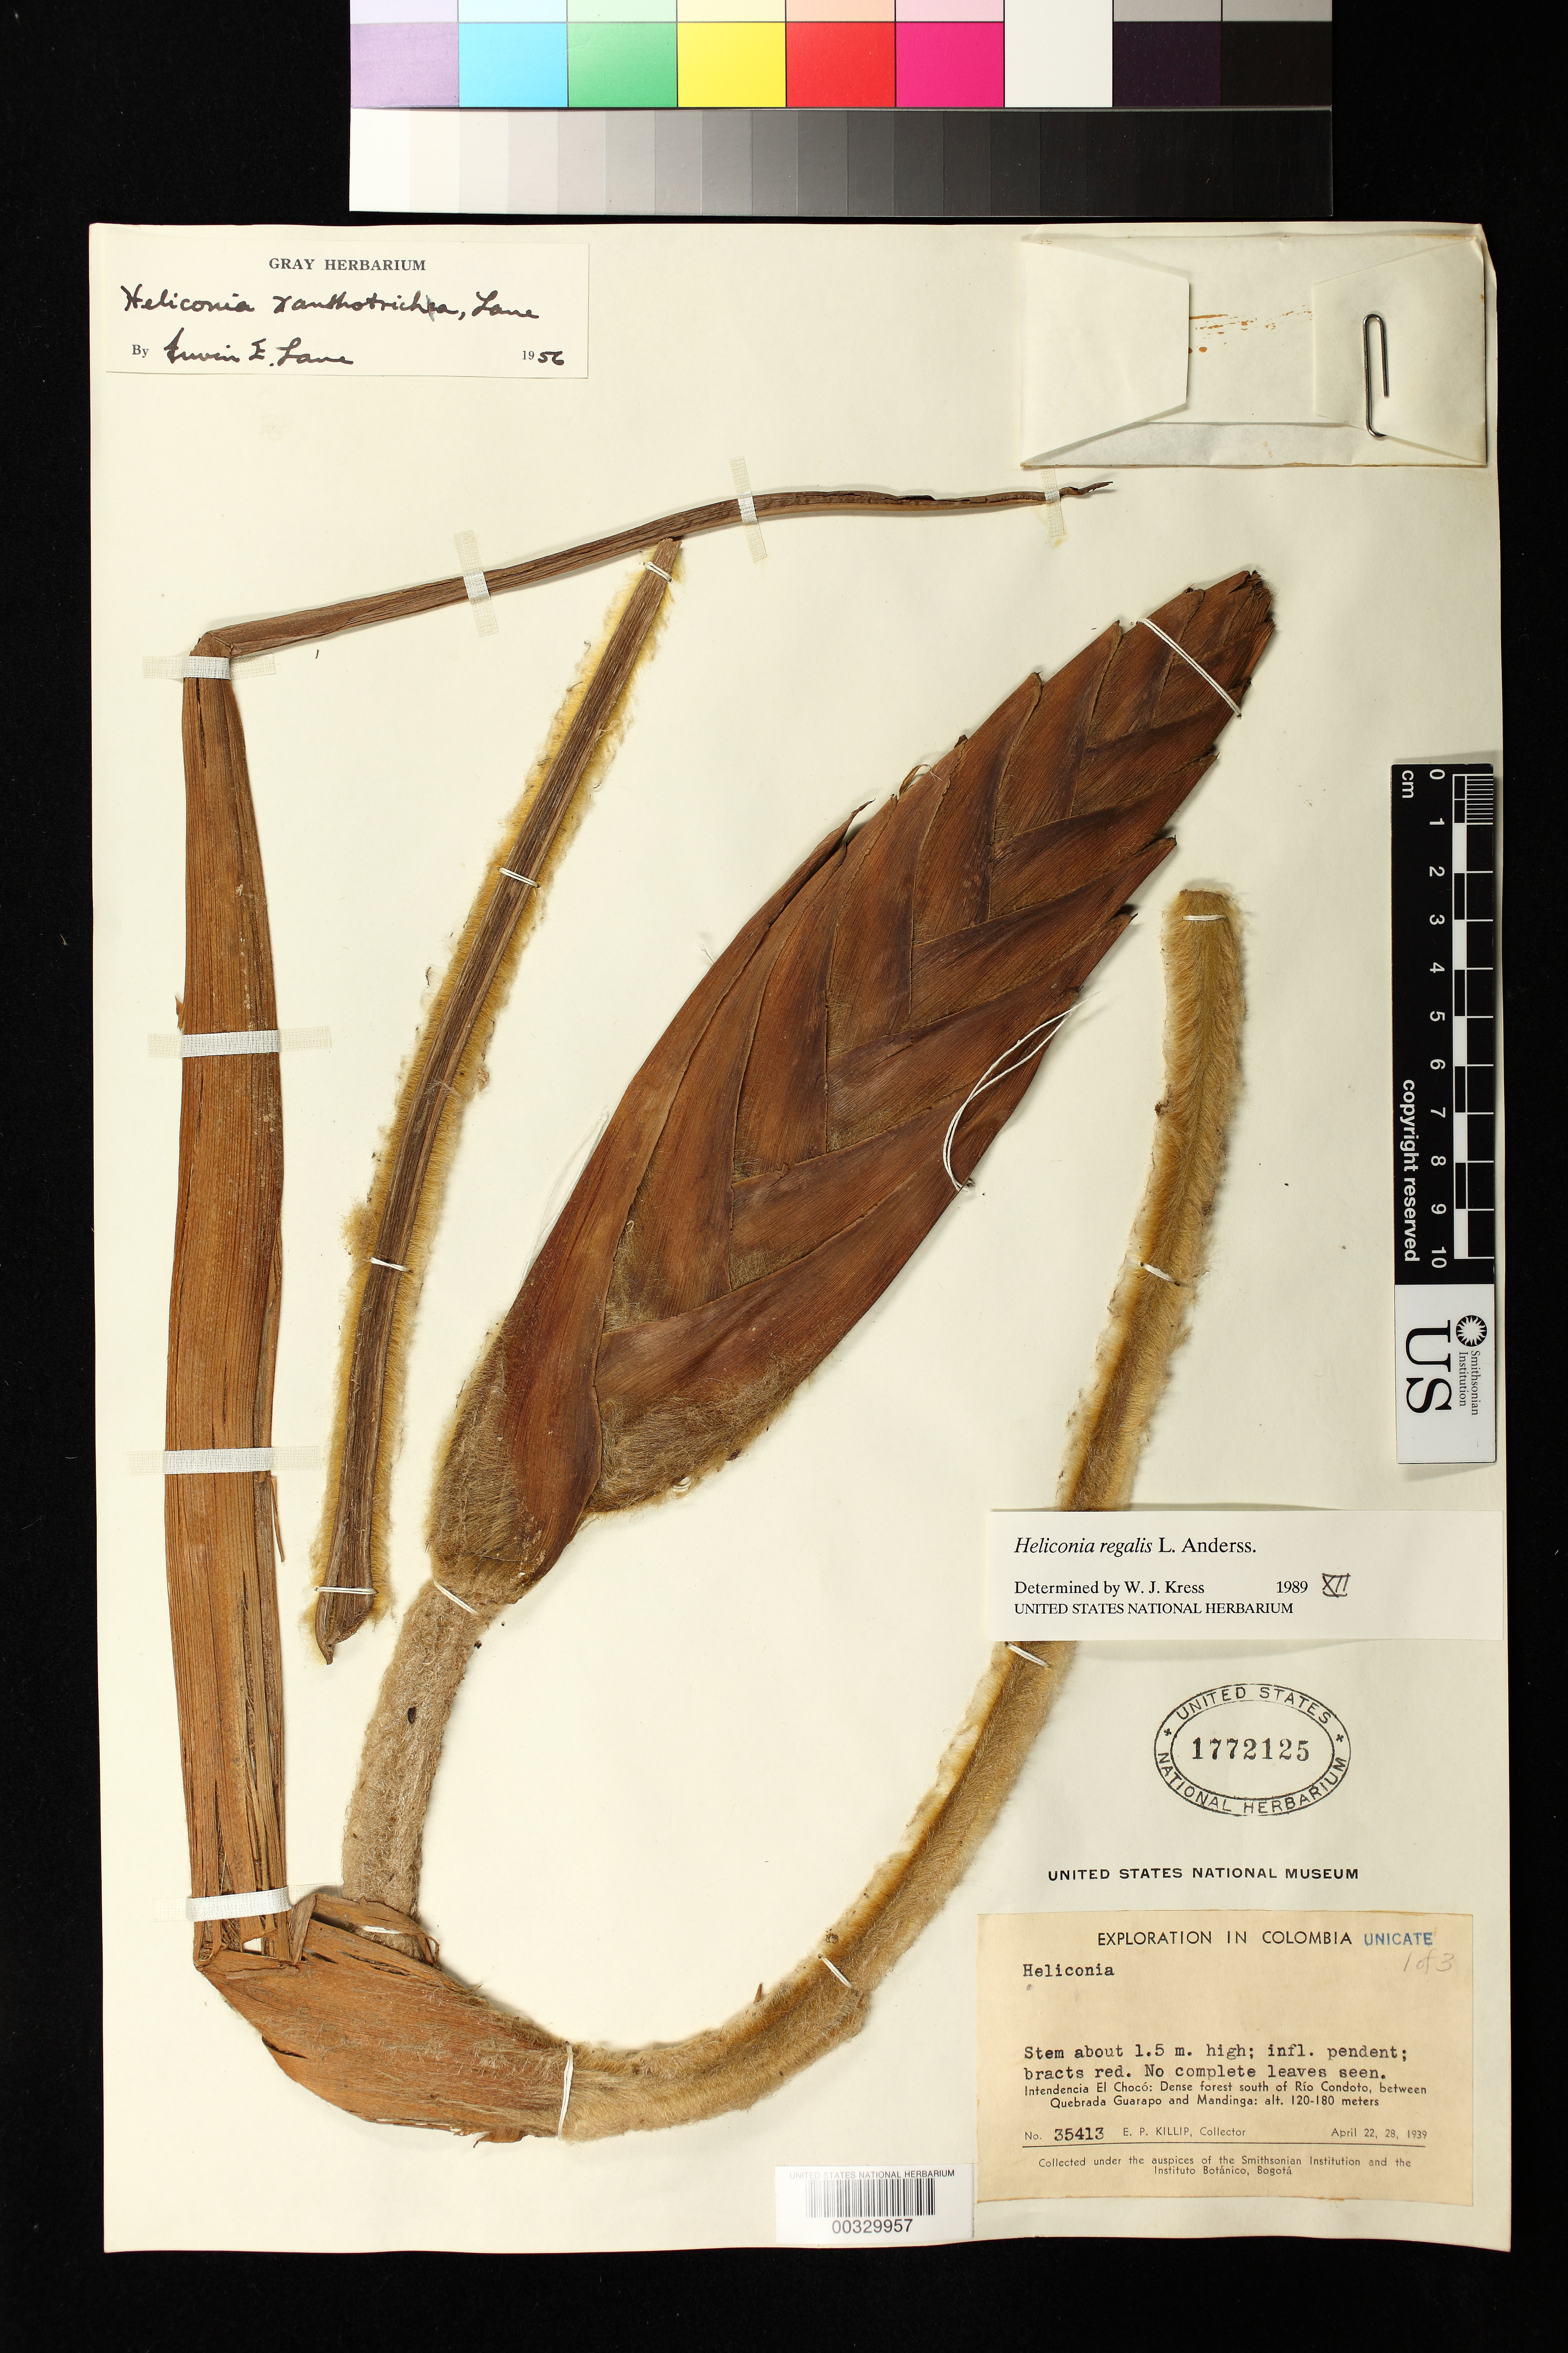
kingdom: Plantae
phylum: Tracheophyta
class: Liliopsida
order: Zingiberales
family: Heliconiaceae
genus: Heliconia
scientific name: Heliconia regalis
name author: L. Andersson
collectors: E. P. Killip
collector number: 35413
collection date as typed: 22 Apr 1939 and 28 Apr 1939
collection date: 1939-04-22,1939-04-28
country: Colombia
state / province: Chocó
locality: Dense forest S of Rio Condoto, between Quebrada Guarapo and Mandinga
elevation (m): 120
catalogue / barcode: US 1772125